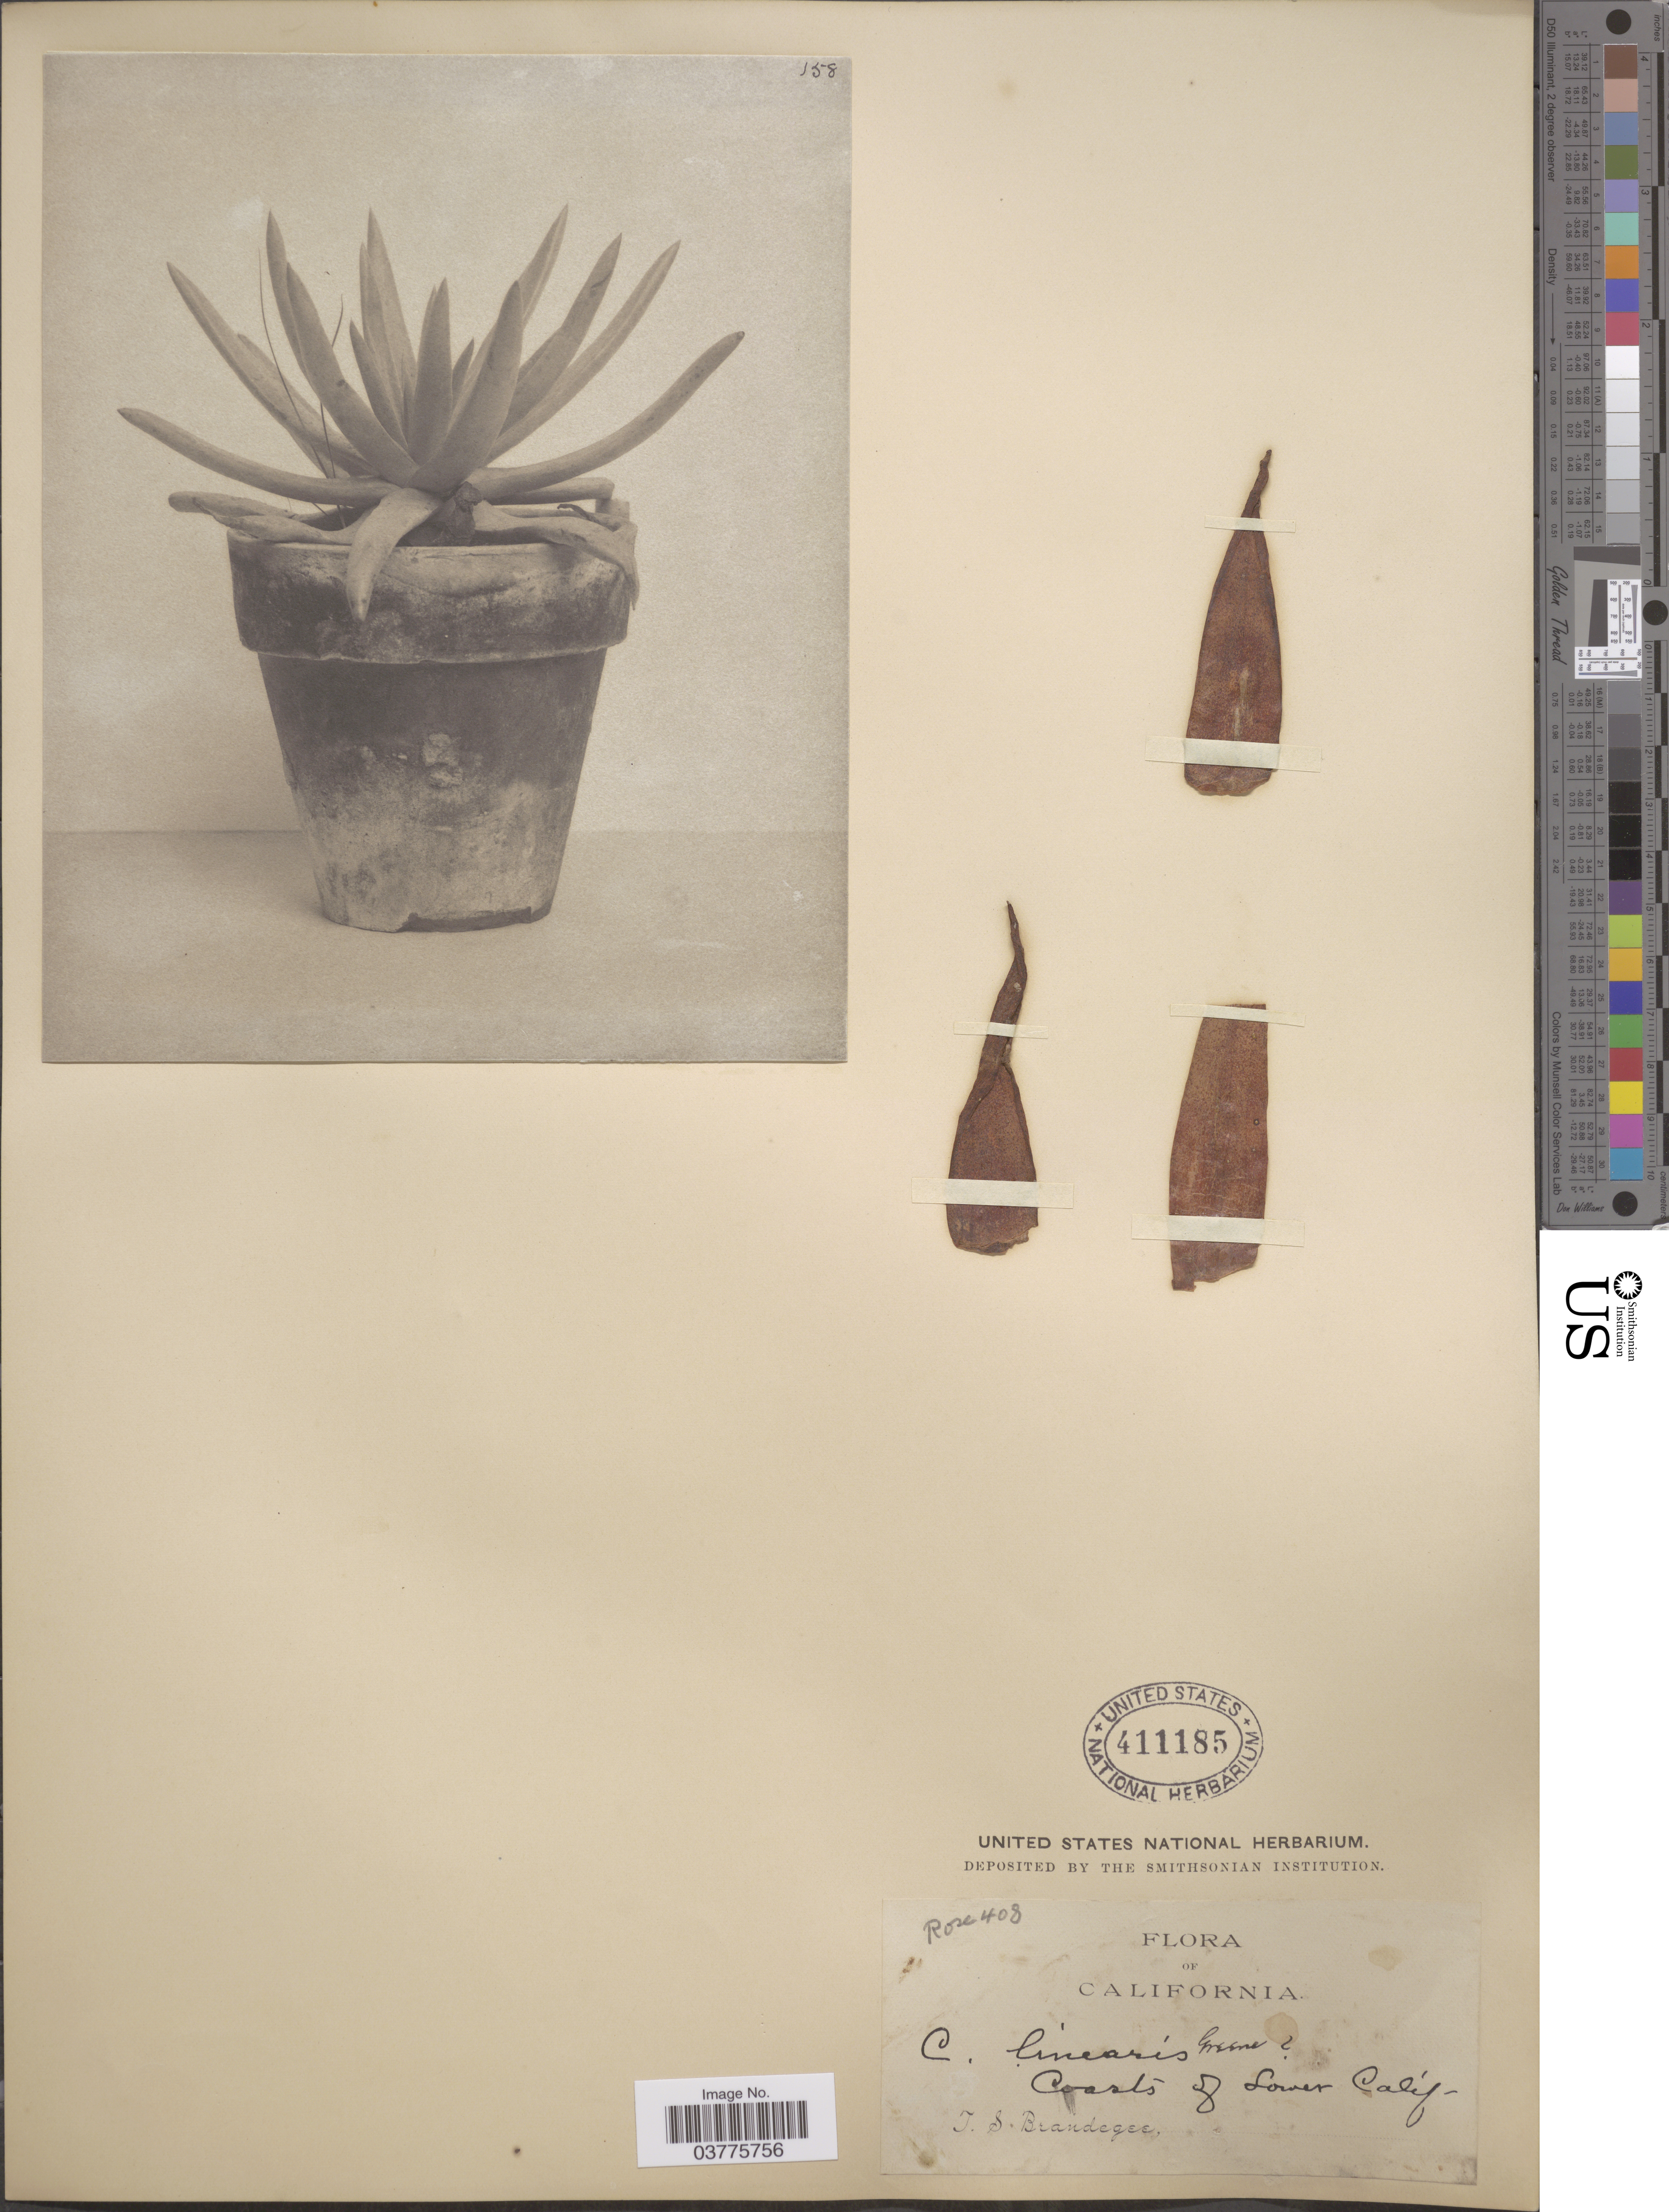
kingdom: Plantae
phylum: Tracheophyta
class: Magnoliopsida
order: Saxifragales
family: Crassulaceae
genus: Dudleya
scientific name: Dudleya linearis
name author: (Greene) Britton & Rose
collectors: T. S. Brandegee (herbarium)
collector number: Rose408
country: Mexico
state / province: Baja California Norte / Baja California Sur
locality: Coasts of Lower Calif.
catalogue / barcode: US 411185